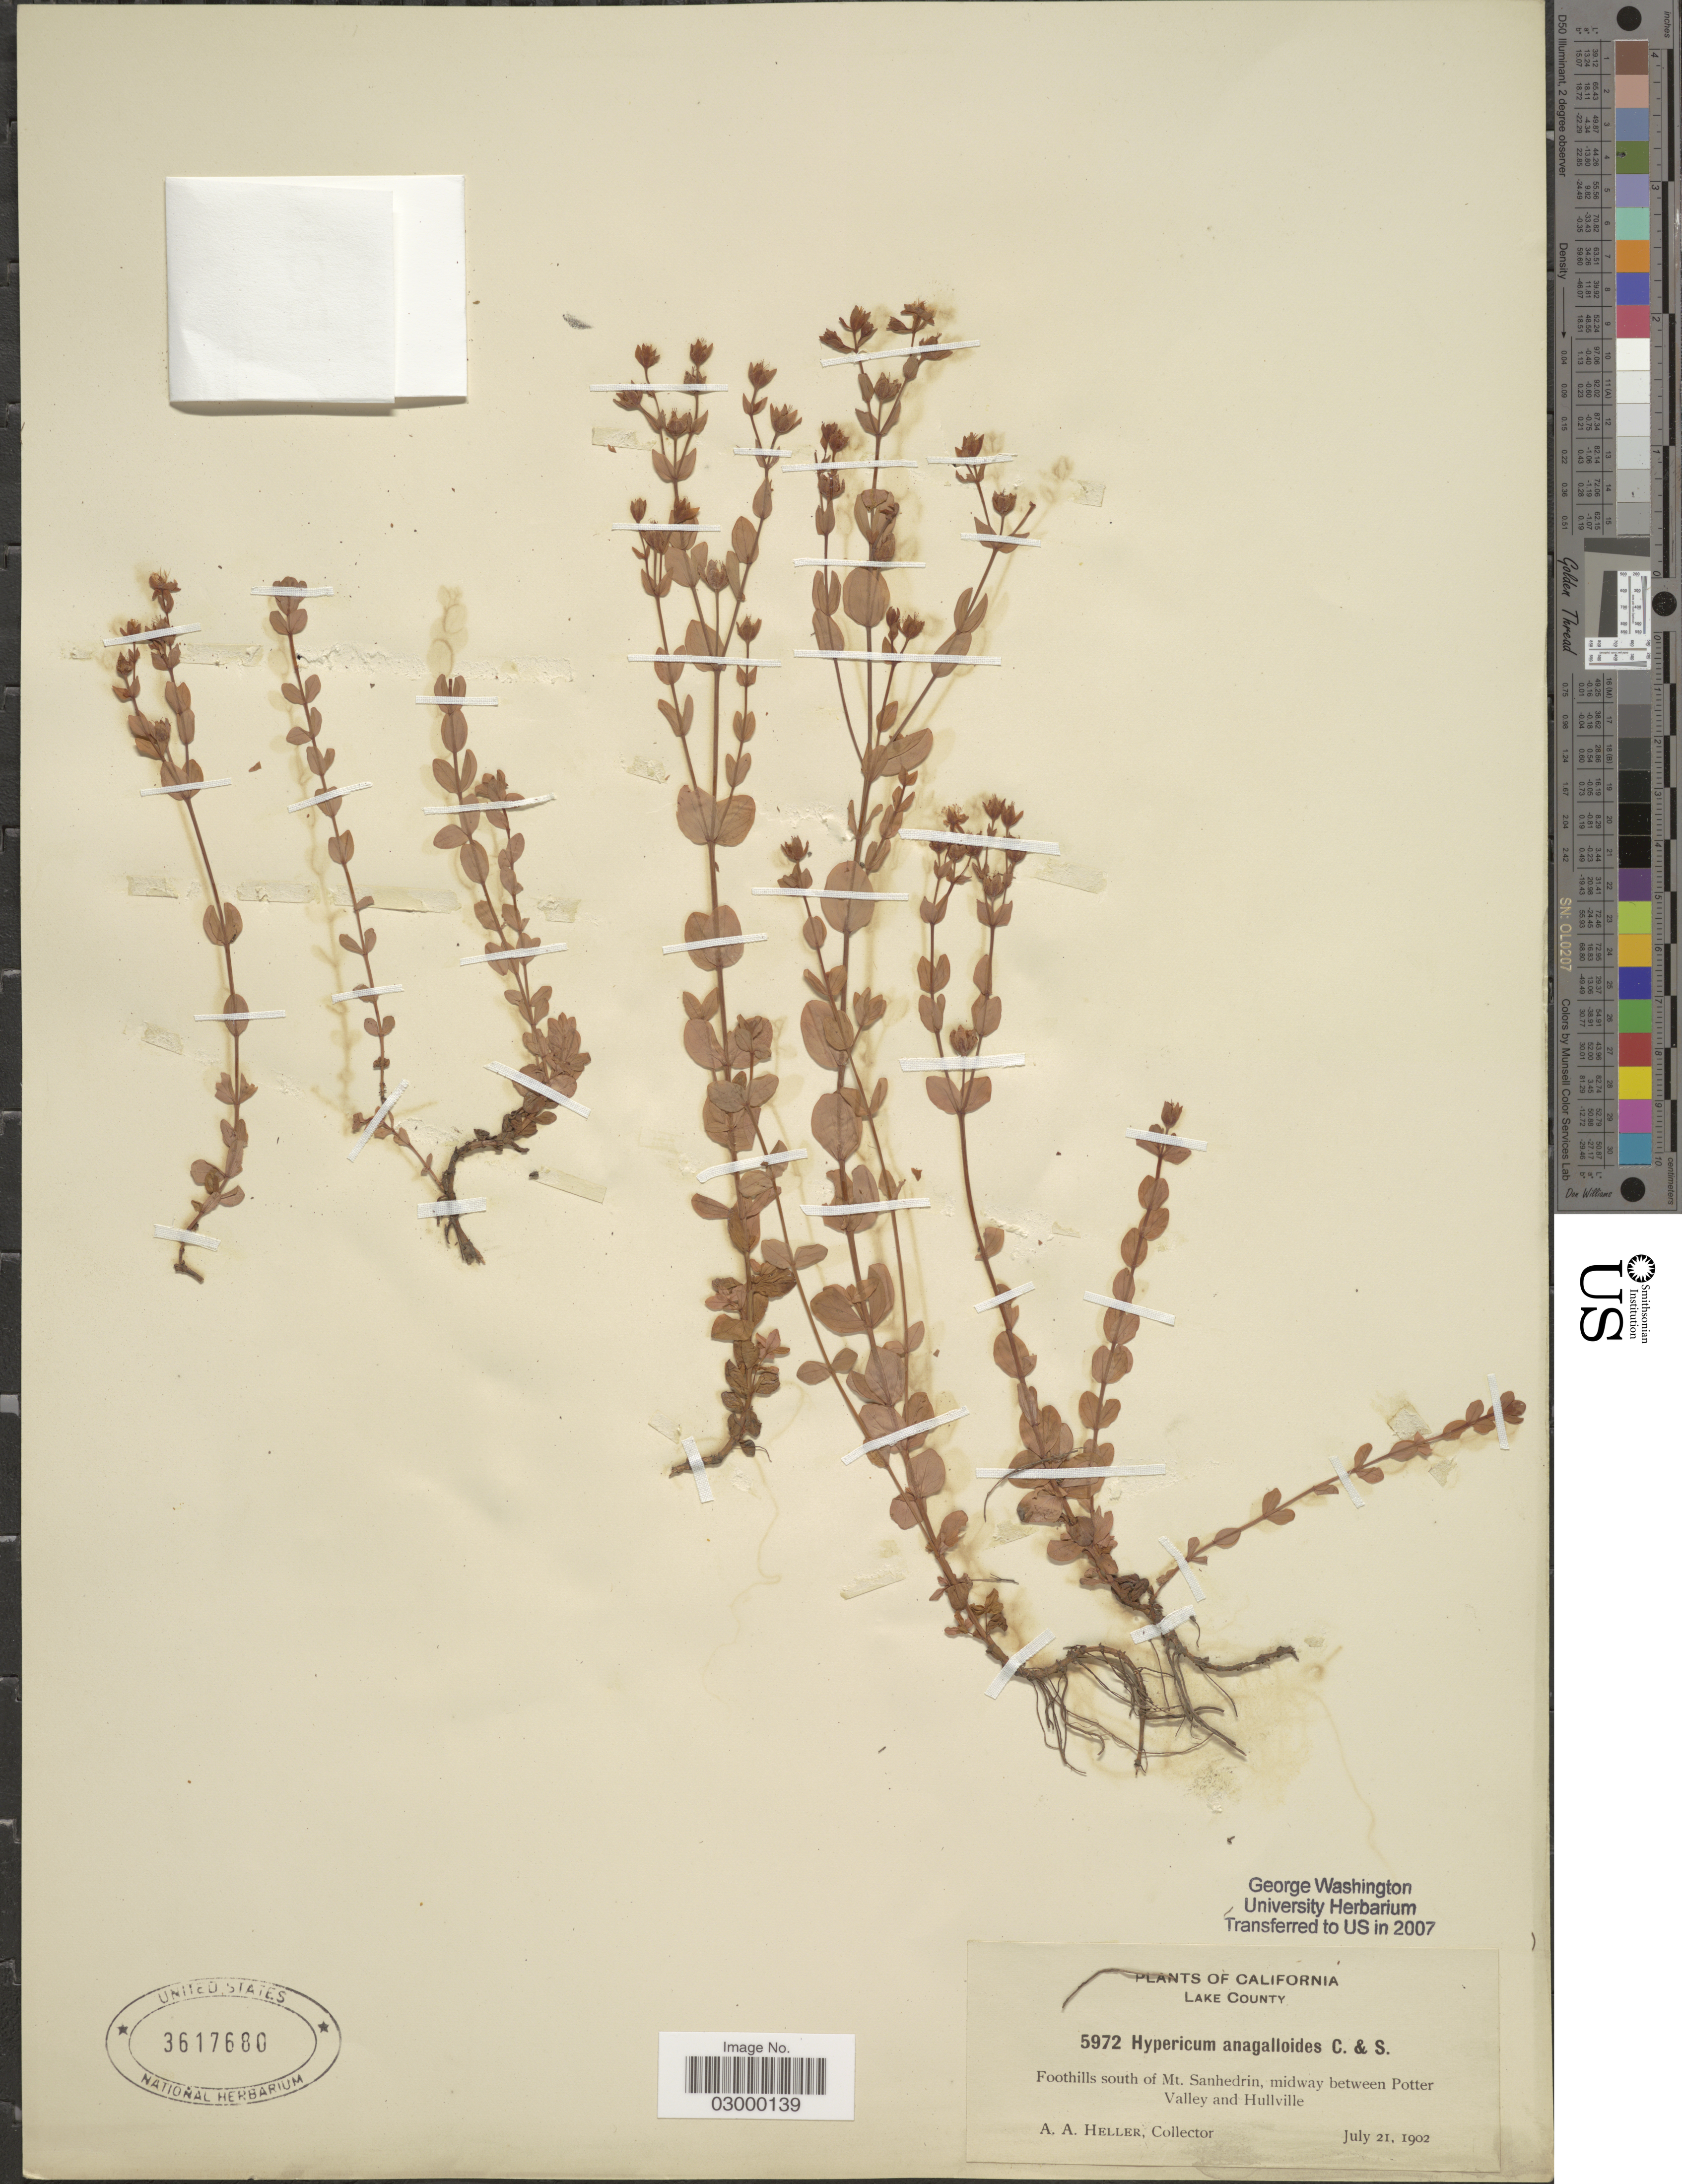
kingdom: Plantae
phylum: Tracheophyta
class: Magnoliopsida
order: Malpighiales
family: Hypericaceae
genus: Hypericum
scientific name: Hypericum anagalloides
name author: Cham. & Schltdl.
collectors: A. A. Heller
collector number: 5972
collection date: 1902-07-21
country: United States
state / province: California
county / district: Lake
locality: Lake County, Foothills south of Mt. Sanhedrin, midway between Potter Valley and Hullville.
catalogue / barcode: US 3617680